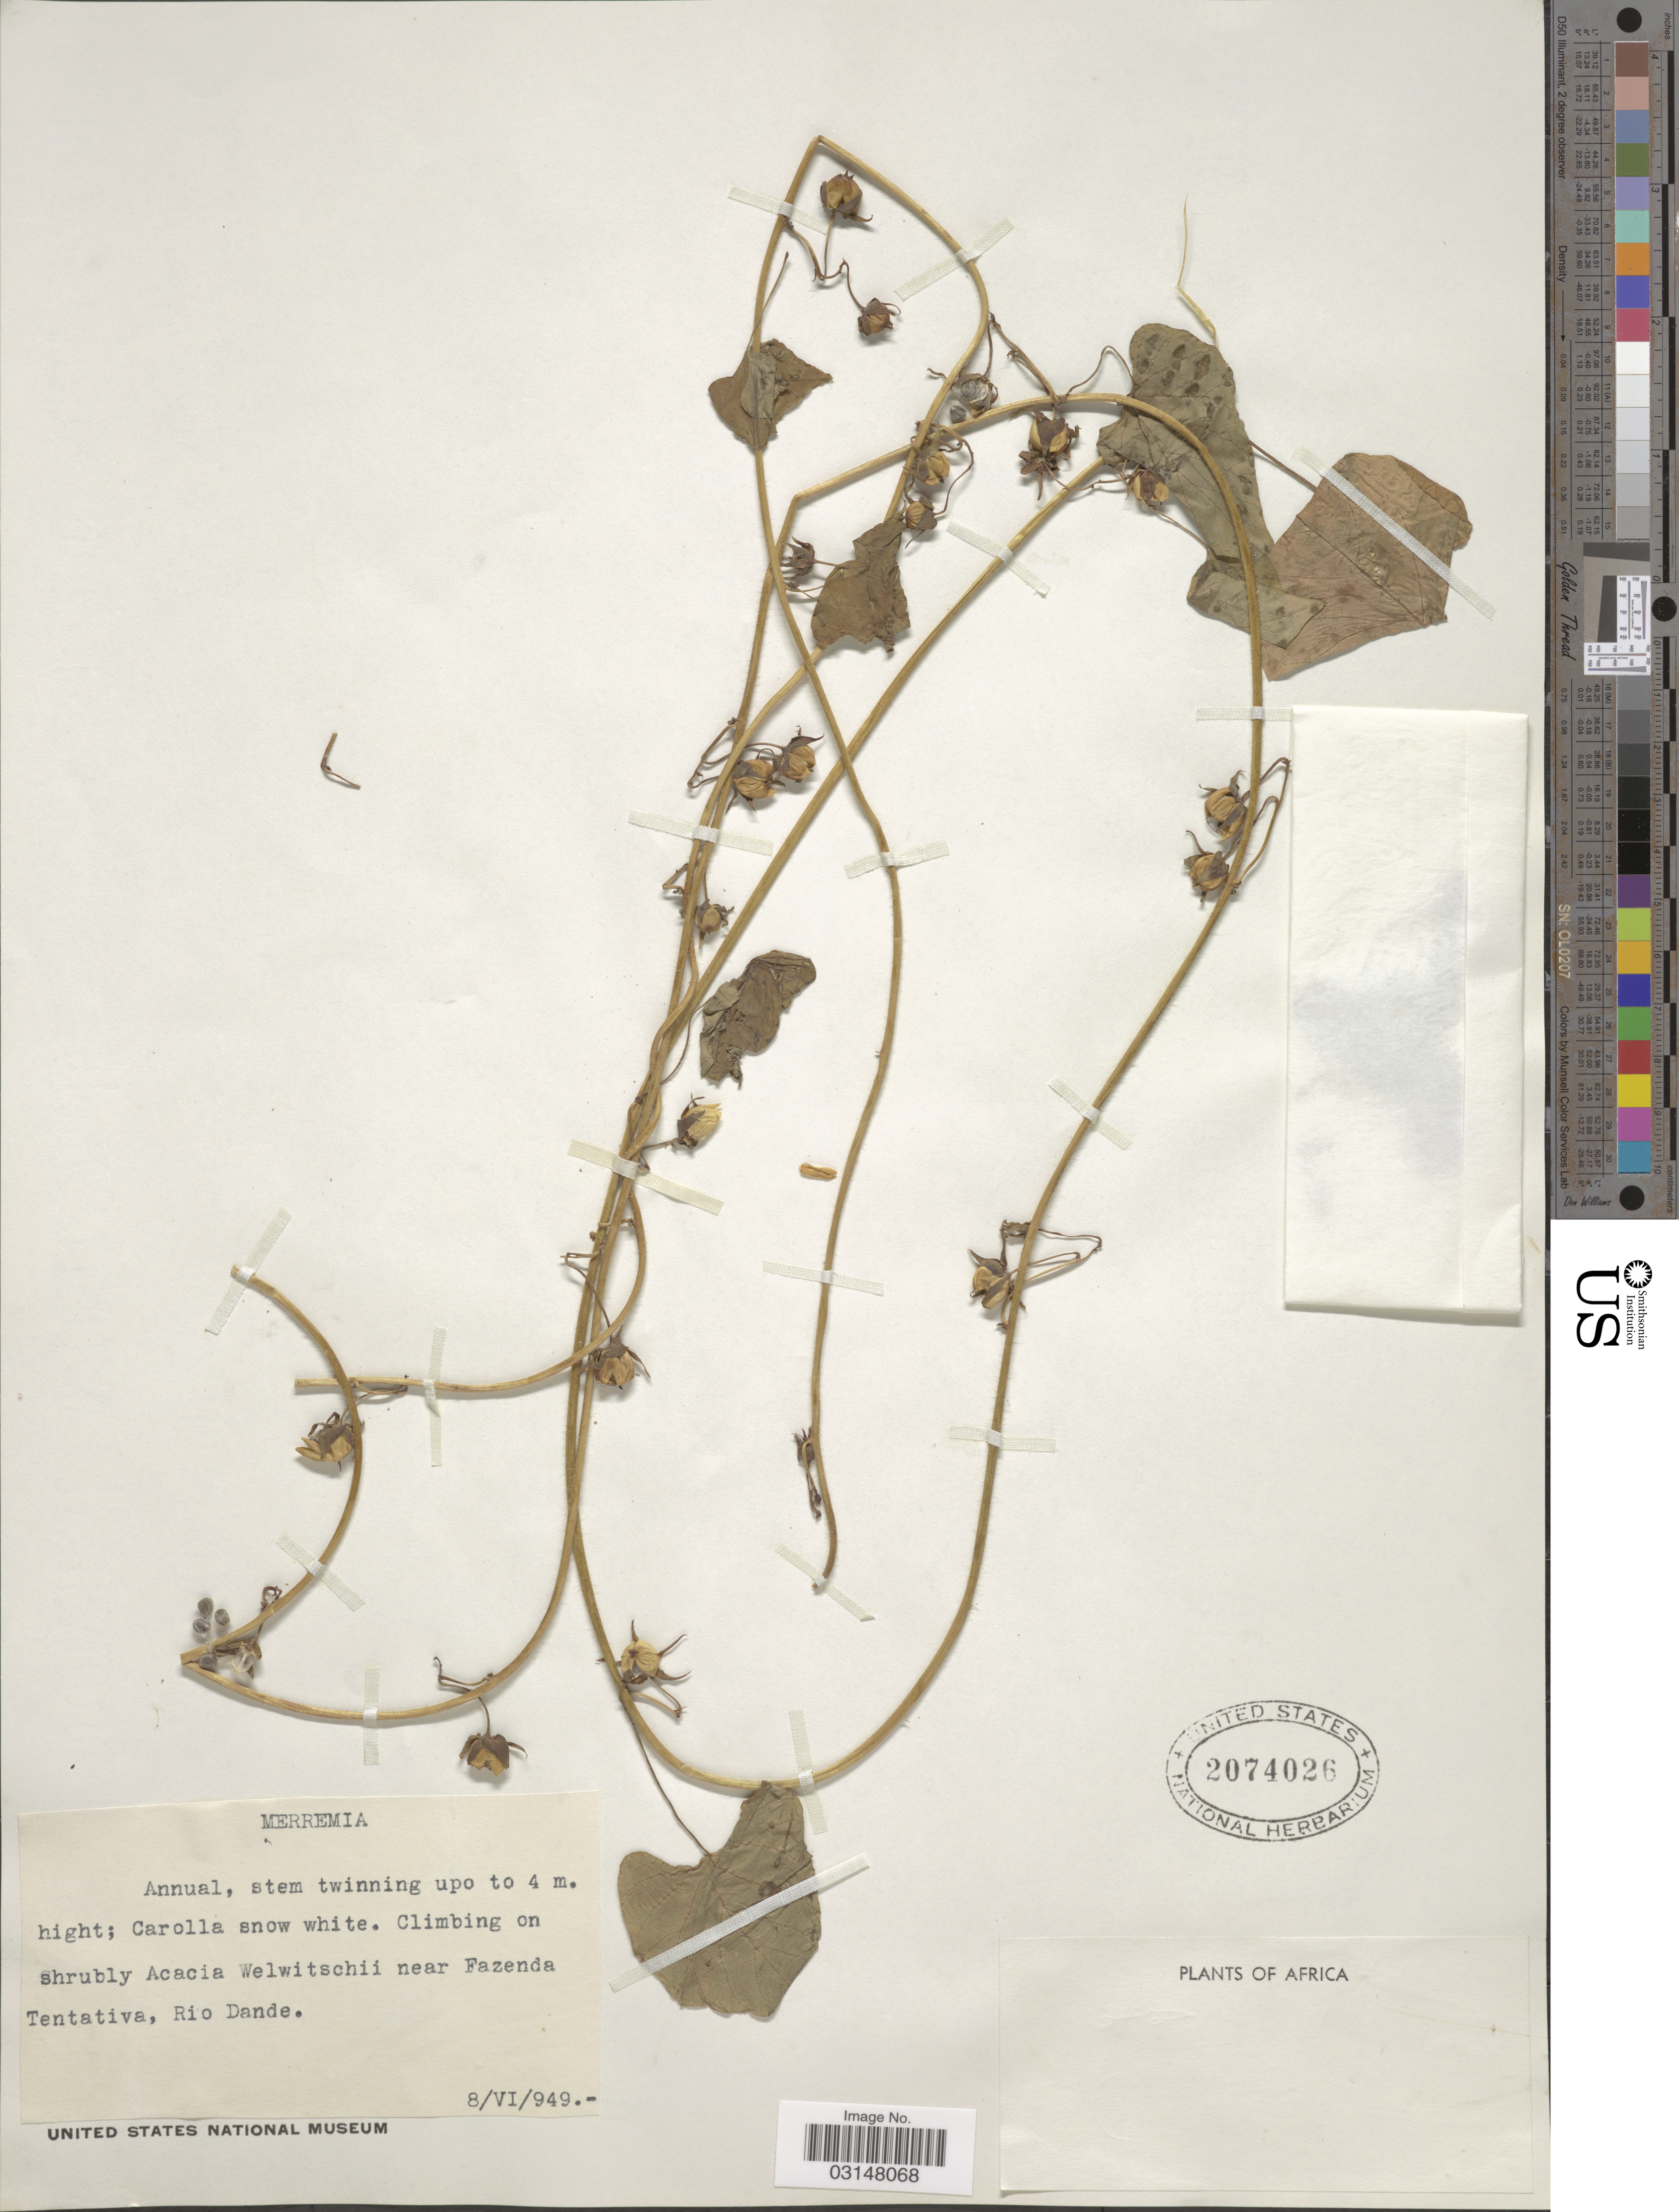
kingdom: Plantae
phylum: Tracheophyta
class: Magnoliopsida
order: Solanales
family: Convolvulaceae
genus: Merremia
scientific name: Merremia sp.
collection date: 1949-06-08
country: Angola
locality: Africa. Near Fazenda Tentativa, Rio Dande.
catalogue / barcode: US 2074026